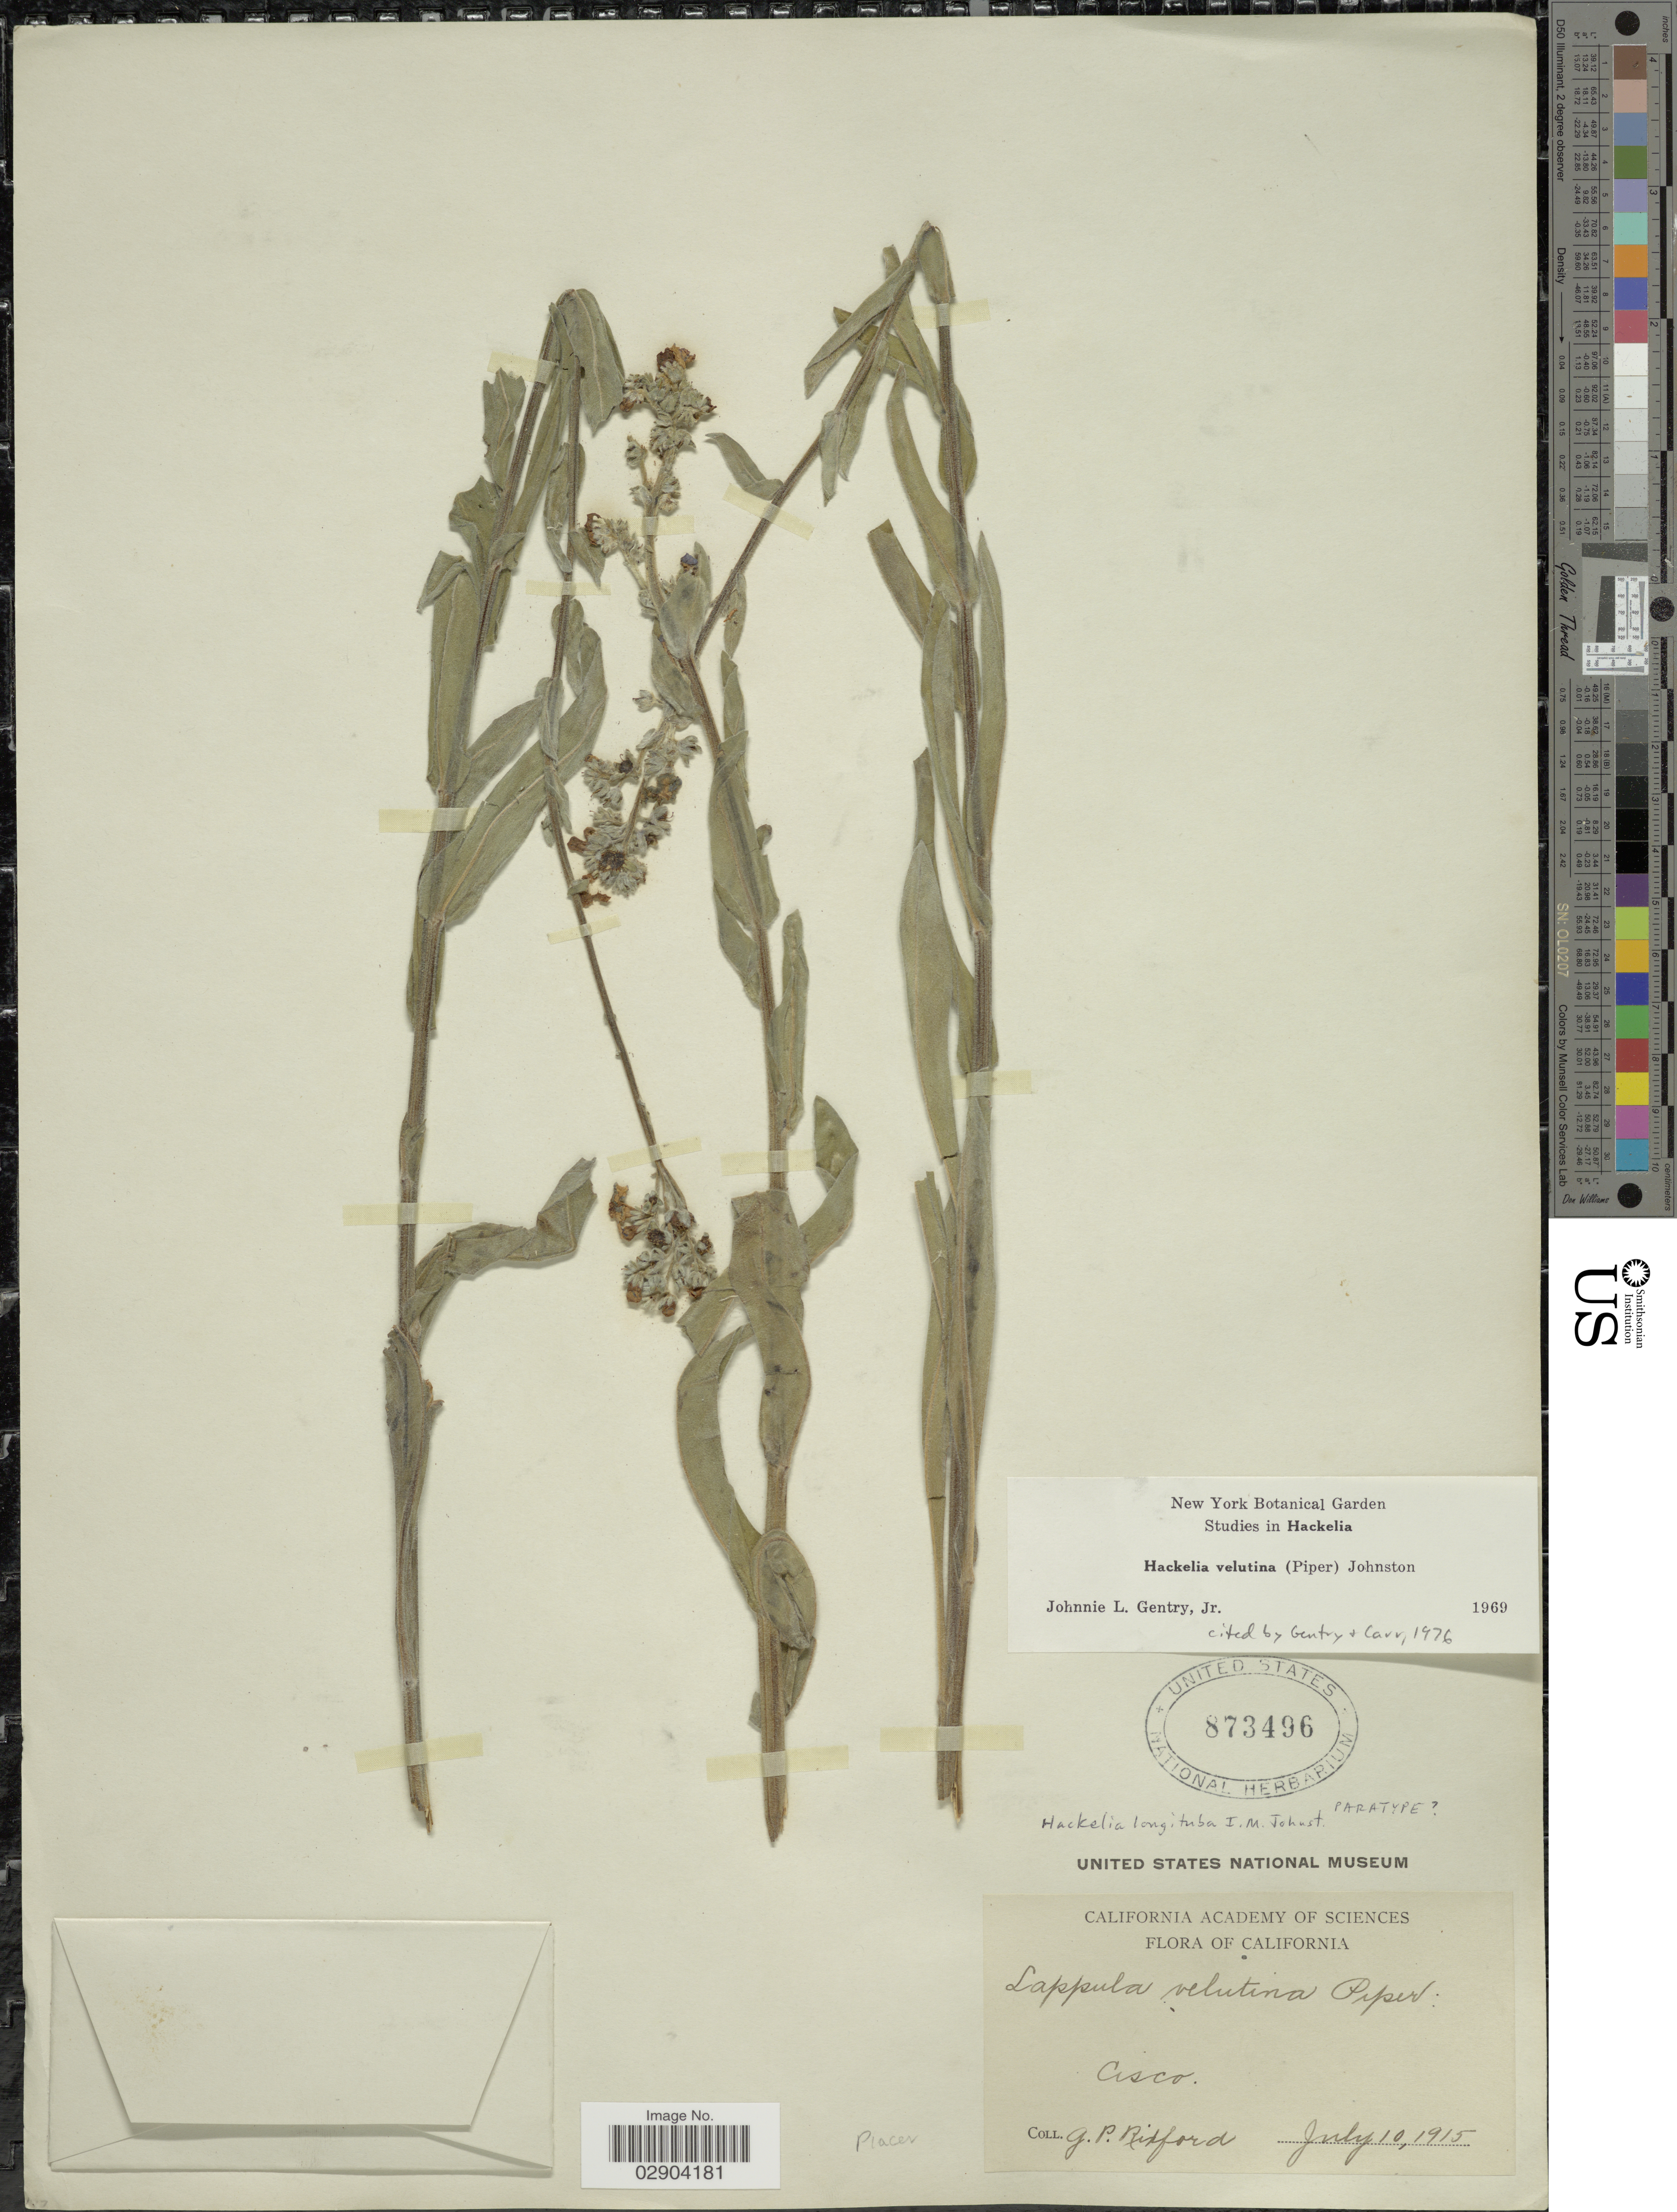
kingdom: Plantae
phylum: Tracheophyta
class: Magnoliopsida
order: Boraginales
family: Boraginaceae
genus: Hackelia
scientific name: Hackelia velutina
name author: (Piper) I.M. Johnst.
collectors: G. Rixford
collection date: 1915-07-10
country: United States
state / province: California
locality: Cisco. Placer.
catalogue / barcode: US 873496